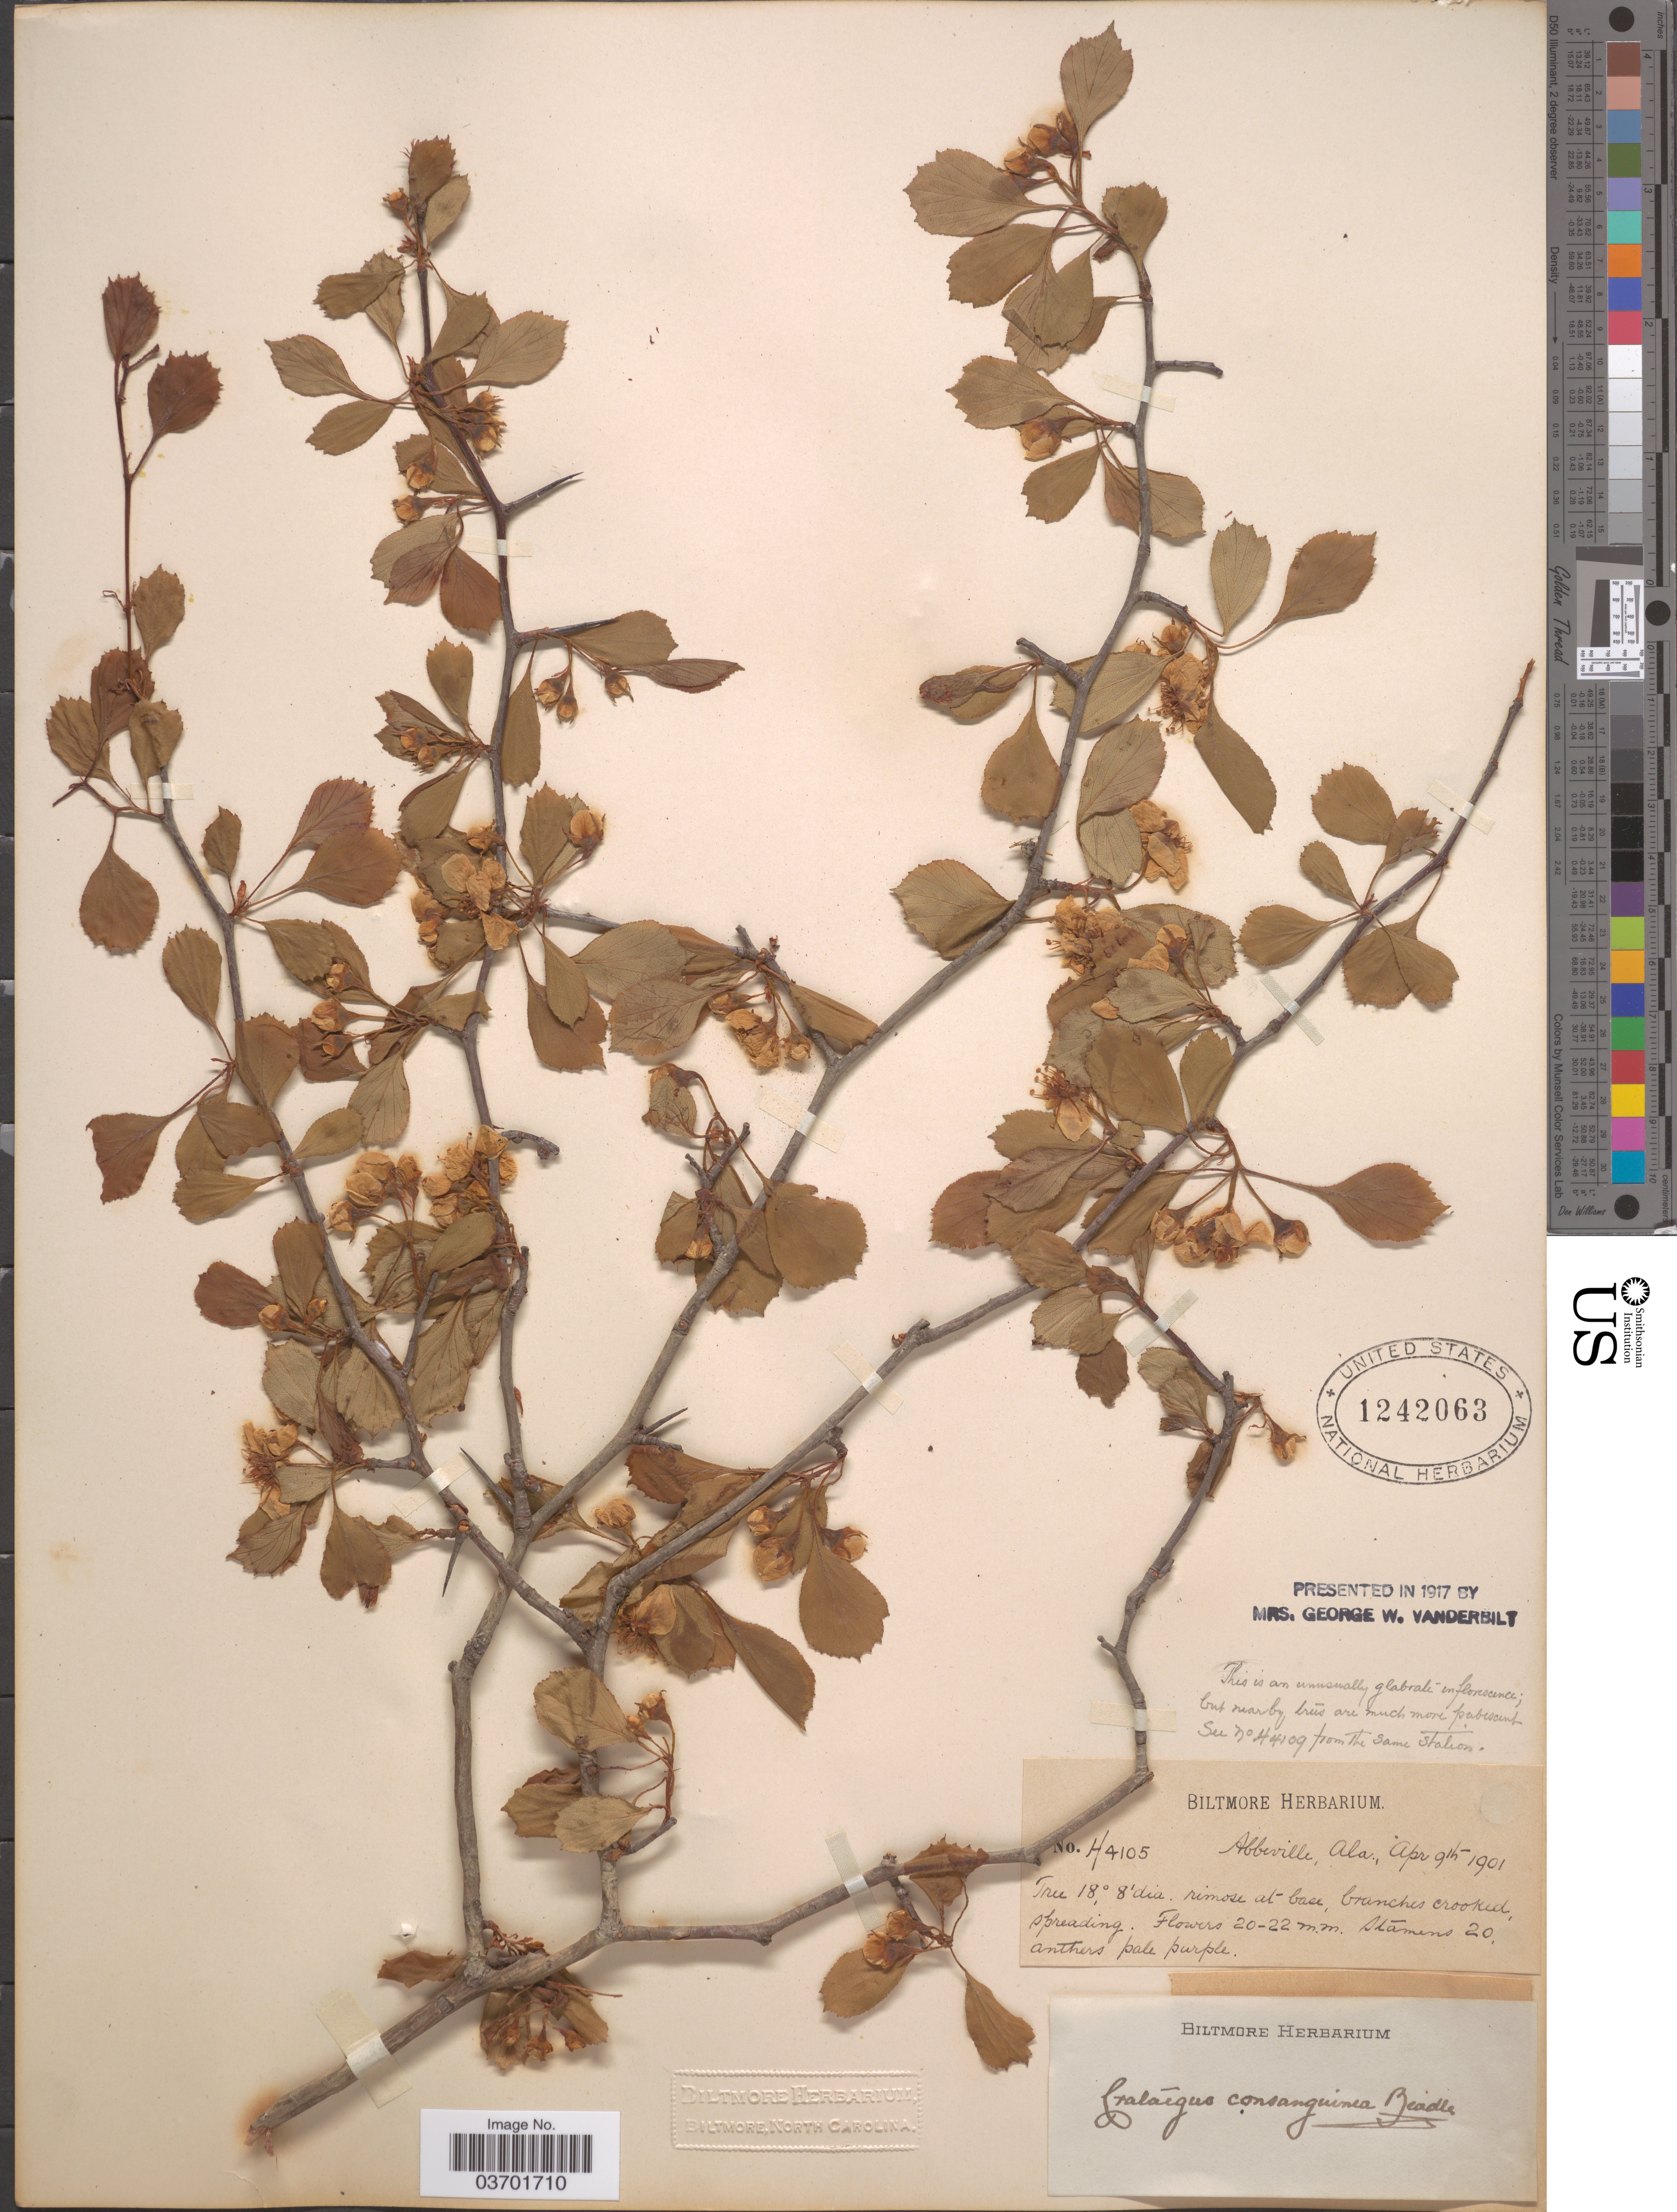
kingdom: Plantae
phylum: Tracheophyta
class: Magnoliopsida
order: Rosales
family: Rosaceae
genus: Crataegus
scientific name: Crataegus segnis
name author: Beadle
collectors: ex herb. Biltmore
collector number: H4105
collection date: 1901-04-09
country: United States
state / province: Alabama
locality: Abbeville.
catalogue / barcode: US 1242063